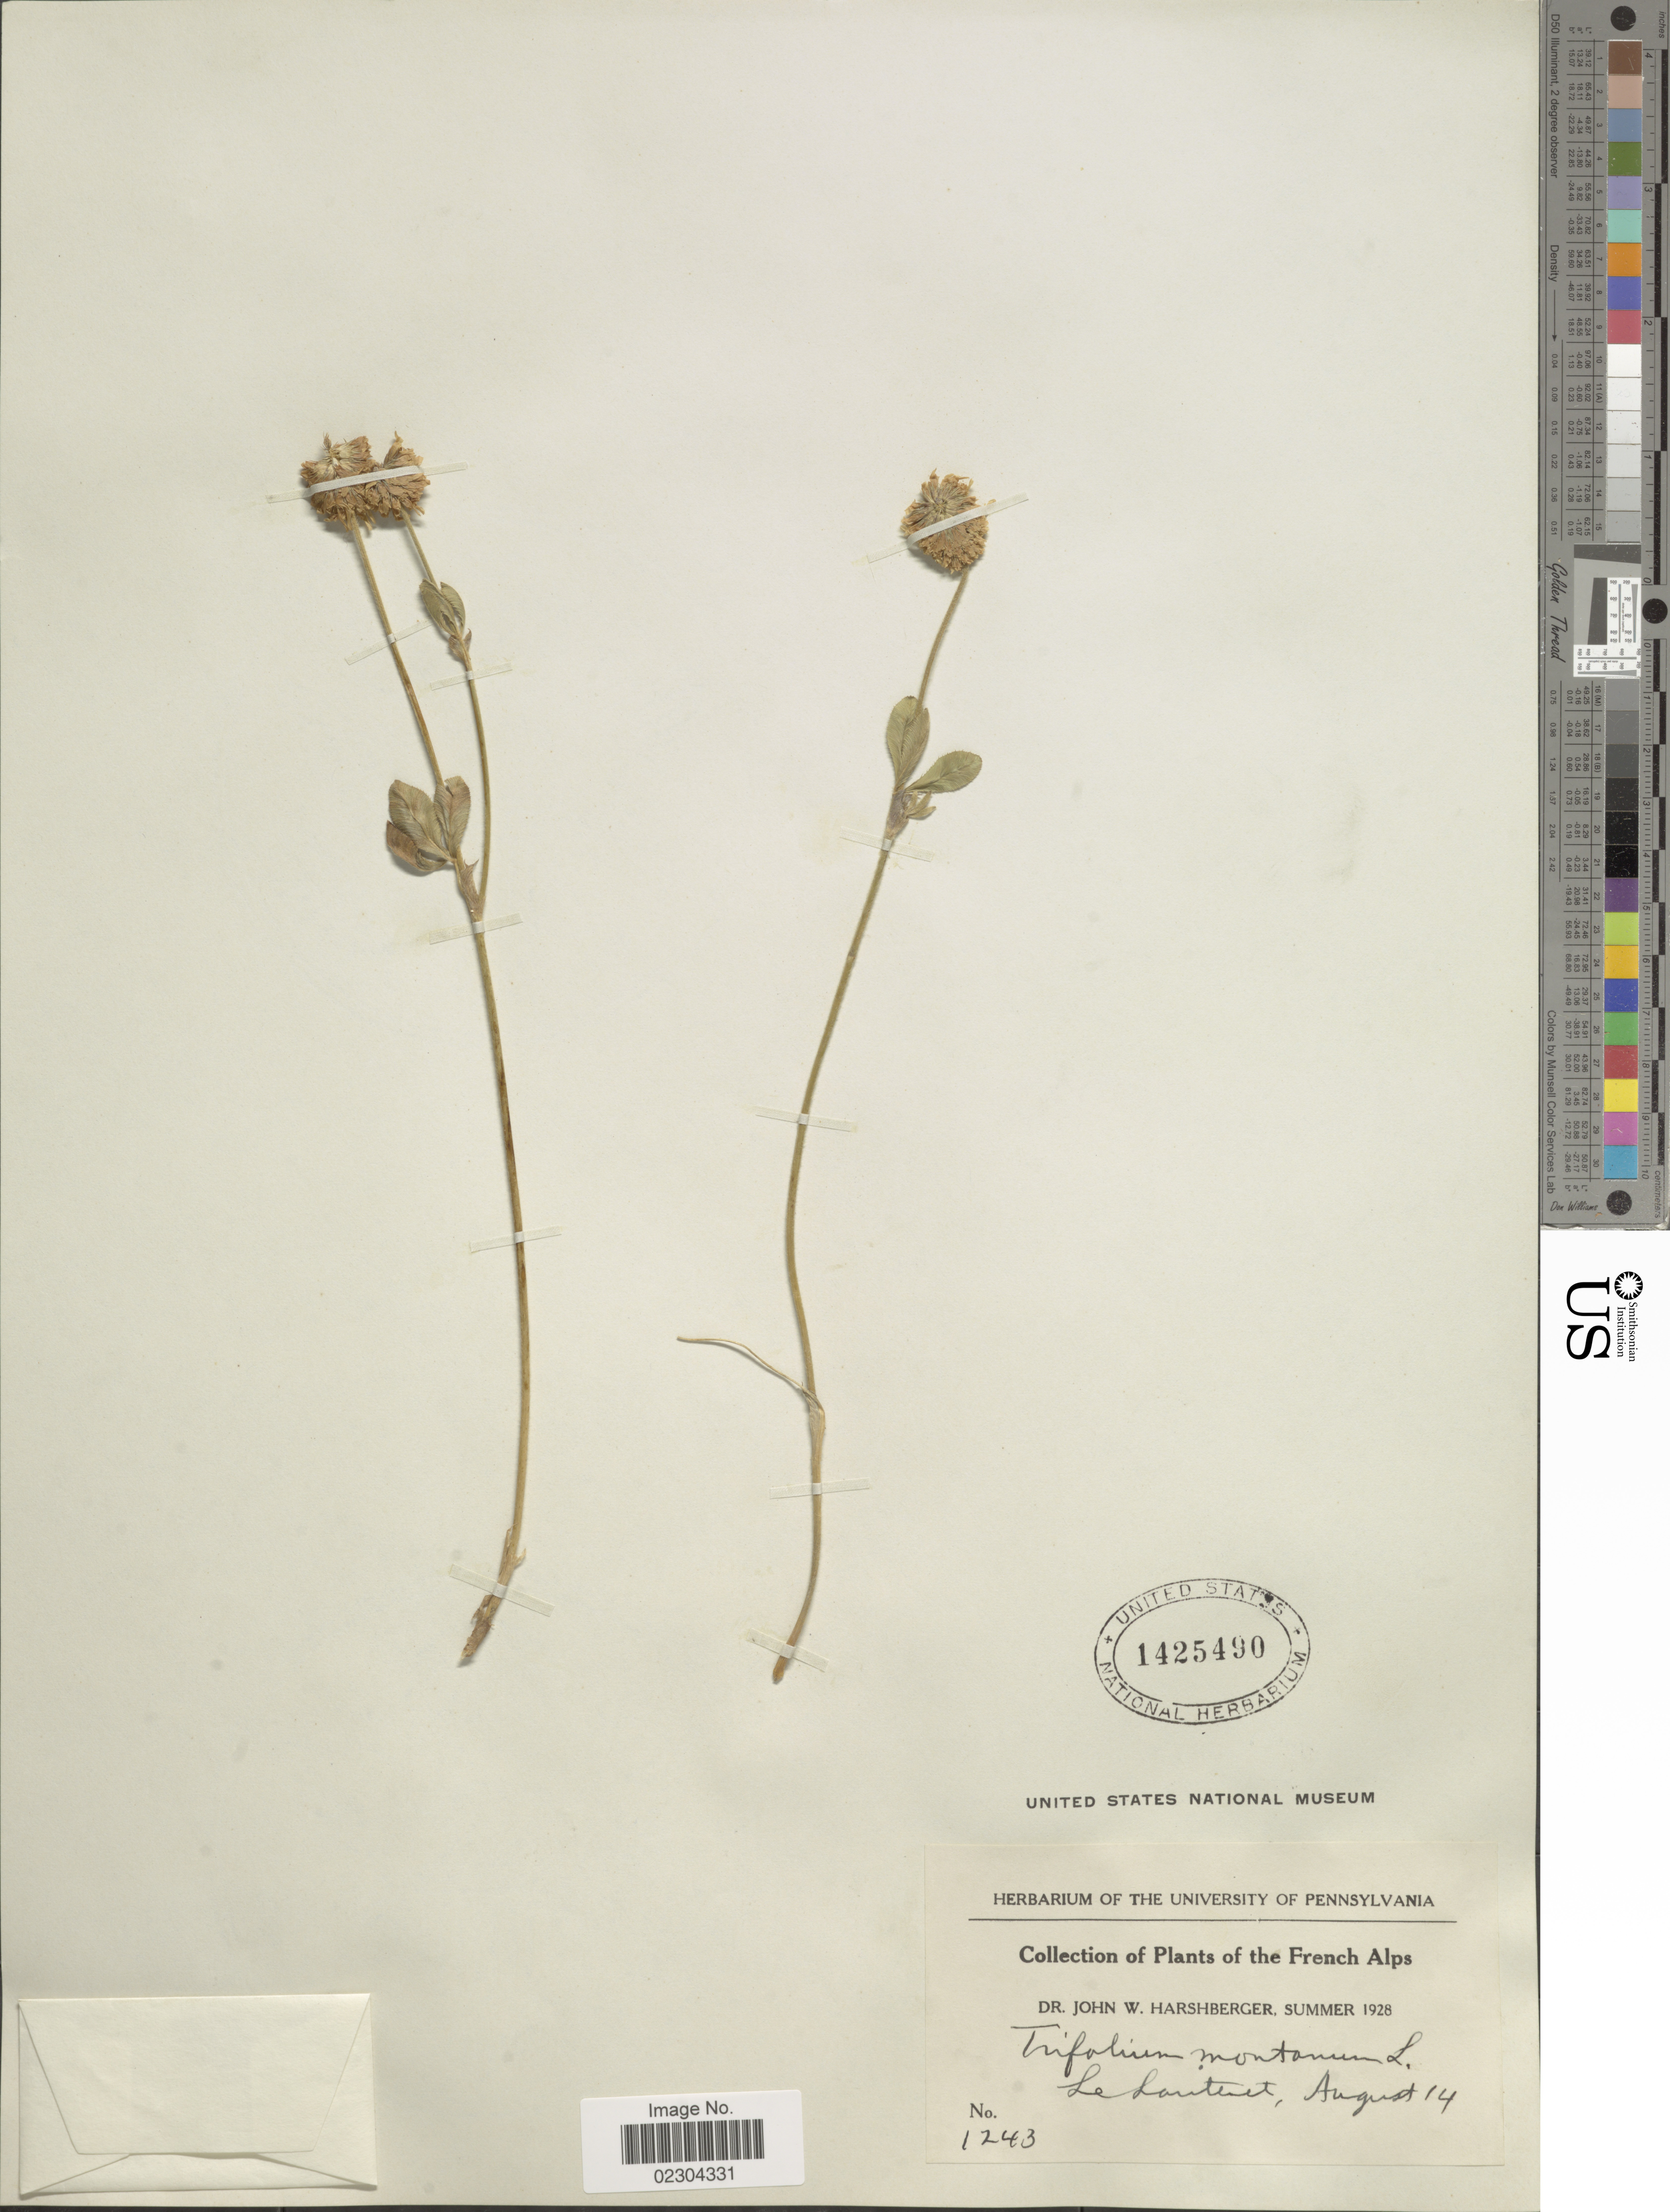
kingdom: Plantae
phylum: Tracheophyta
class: Magnoliopsida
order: Fabales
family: Fabaceae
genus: Trifolium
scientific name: Trifolium montanum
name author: L.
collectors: J. W. Harshberger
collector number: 1243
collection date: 1928-08-14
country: France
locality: Le Lauteret, French Alps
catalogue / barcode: US 1425490